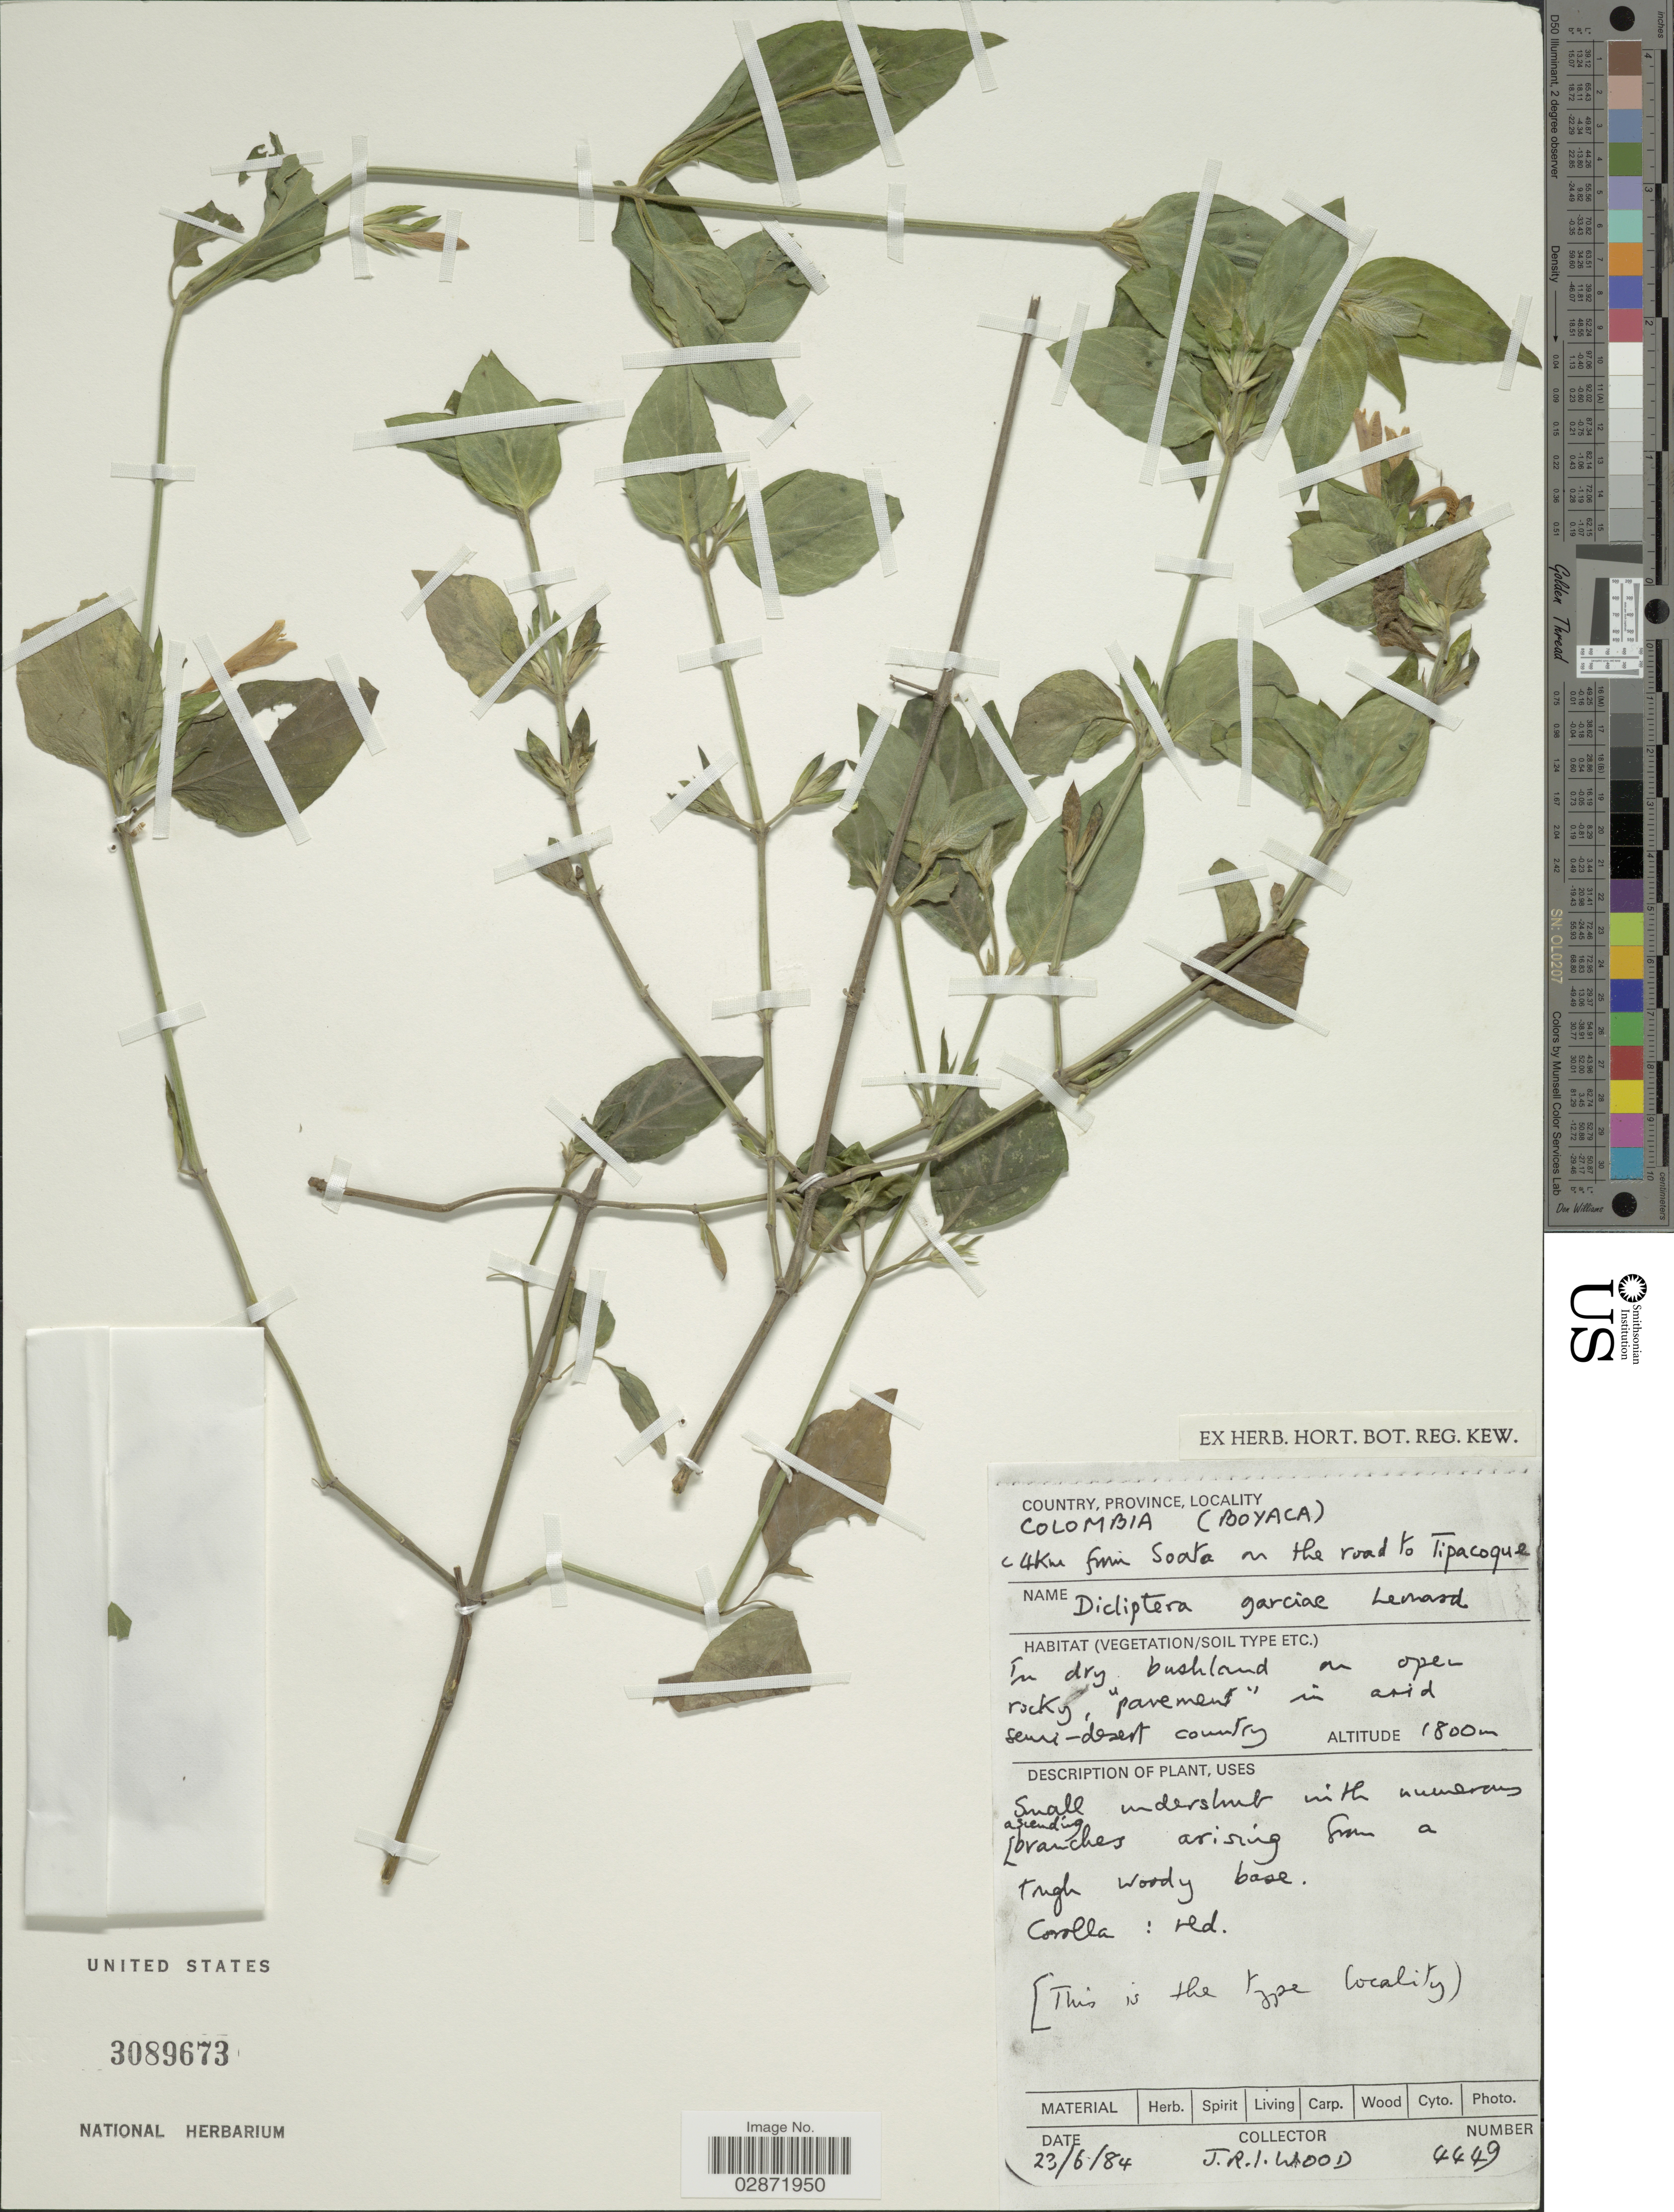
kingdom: Plantae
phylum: Tracheophyta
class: Magnoliopsida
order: Lamiales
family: Acanthaceae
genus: Dicliptera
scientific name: Dicliptera garciae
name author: Leonard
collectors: J. R. I. Wood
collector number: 4449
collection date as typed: Transcribed d/m/y: 23/6/84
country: Colombia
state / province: Boyacá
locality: C 4 Km from Soata on the road to Tipacoque.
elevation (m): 1800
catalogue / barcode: US 3089673